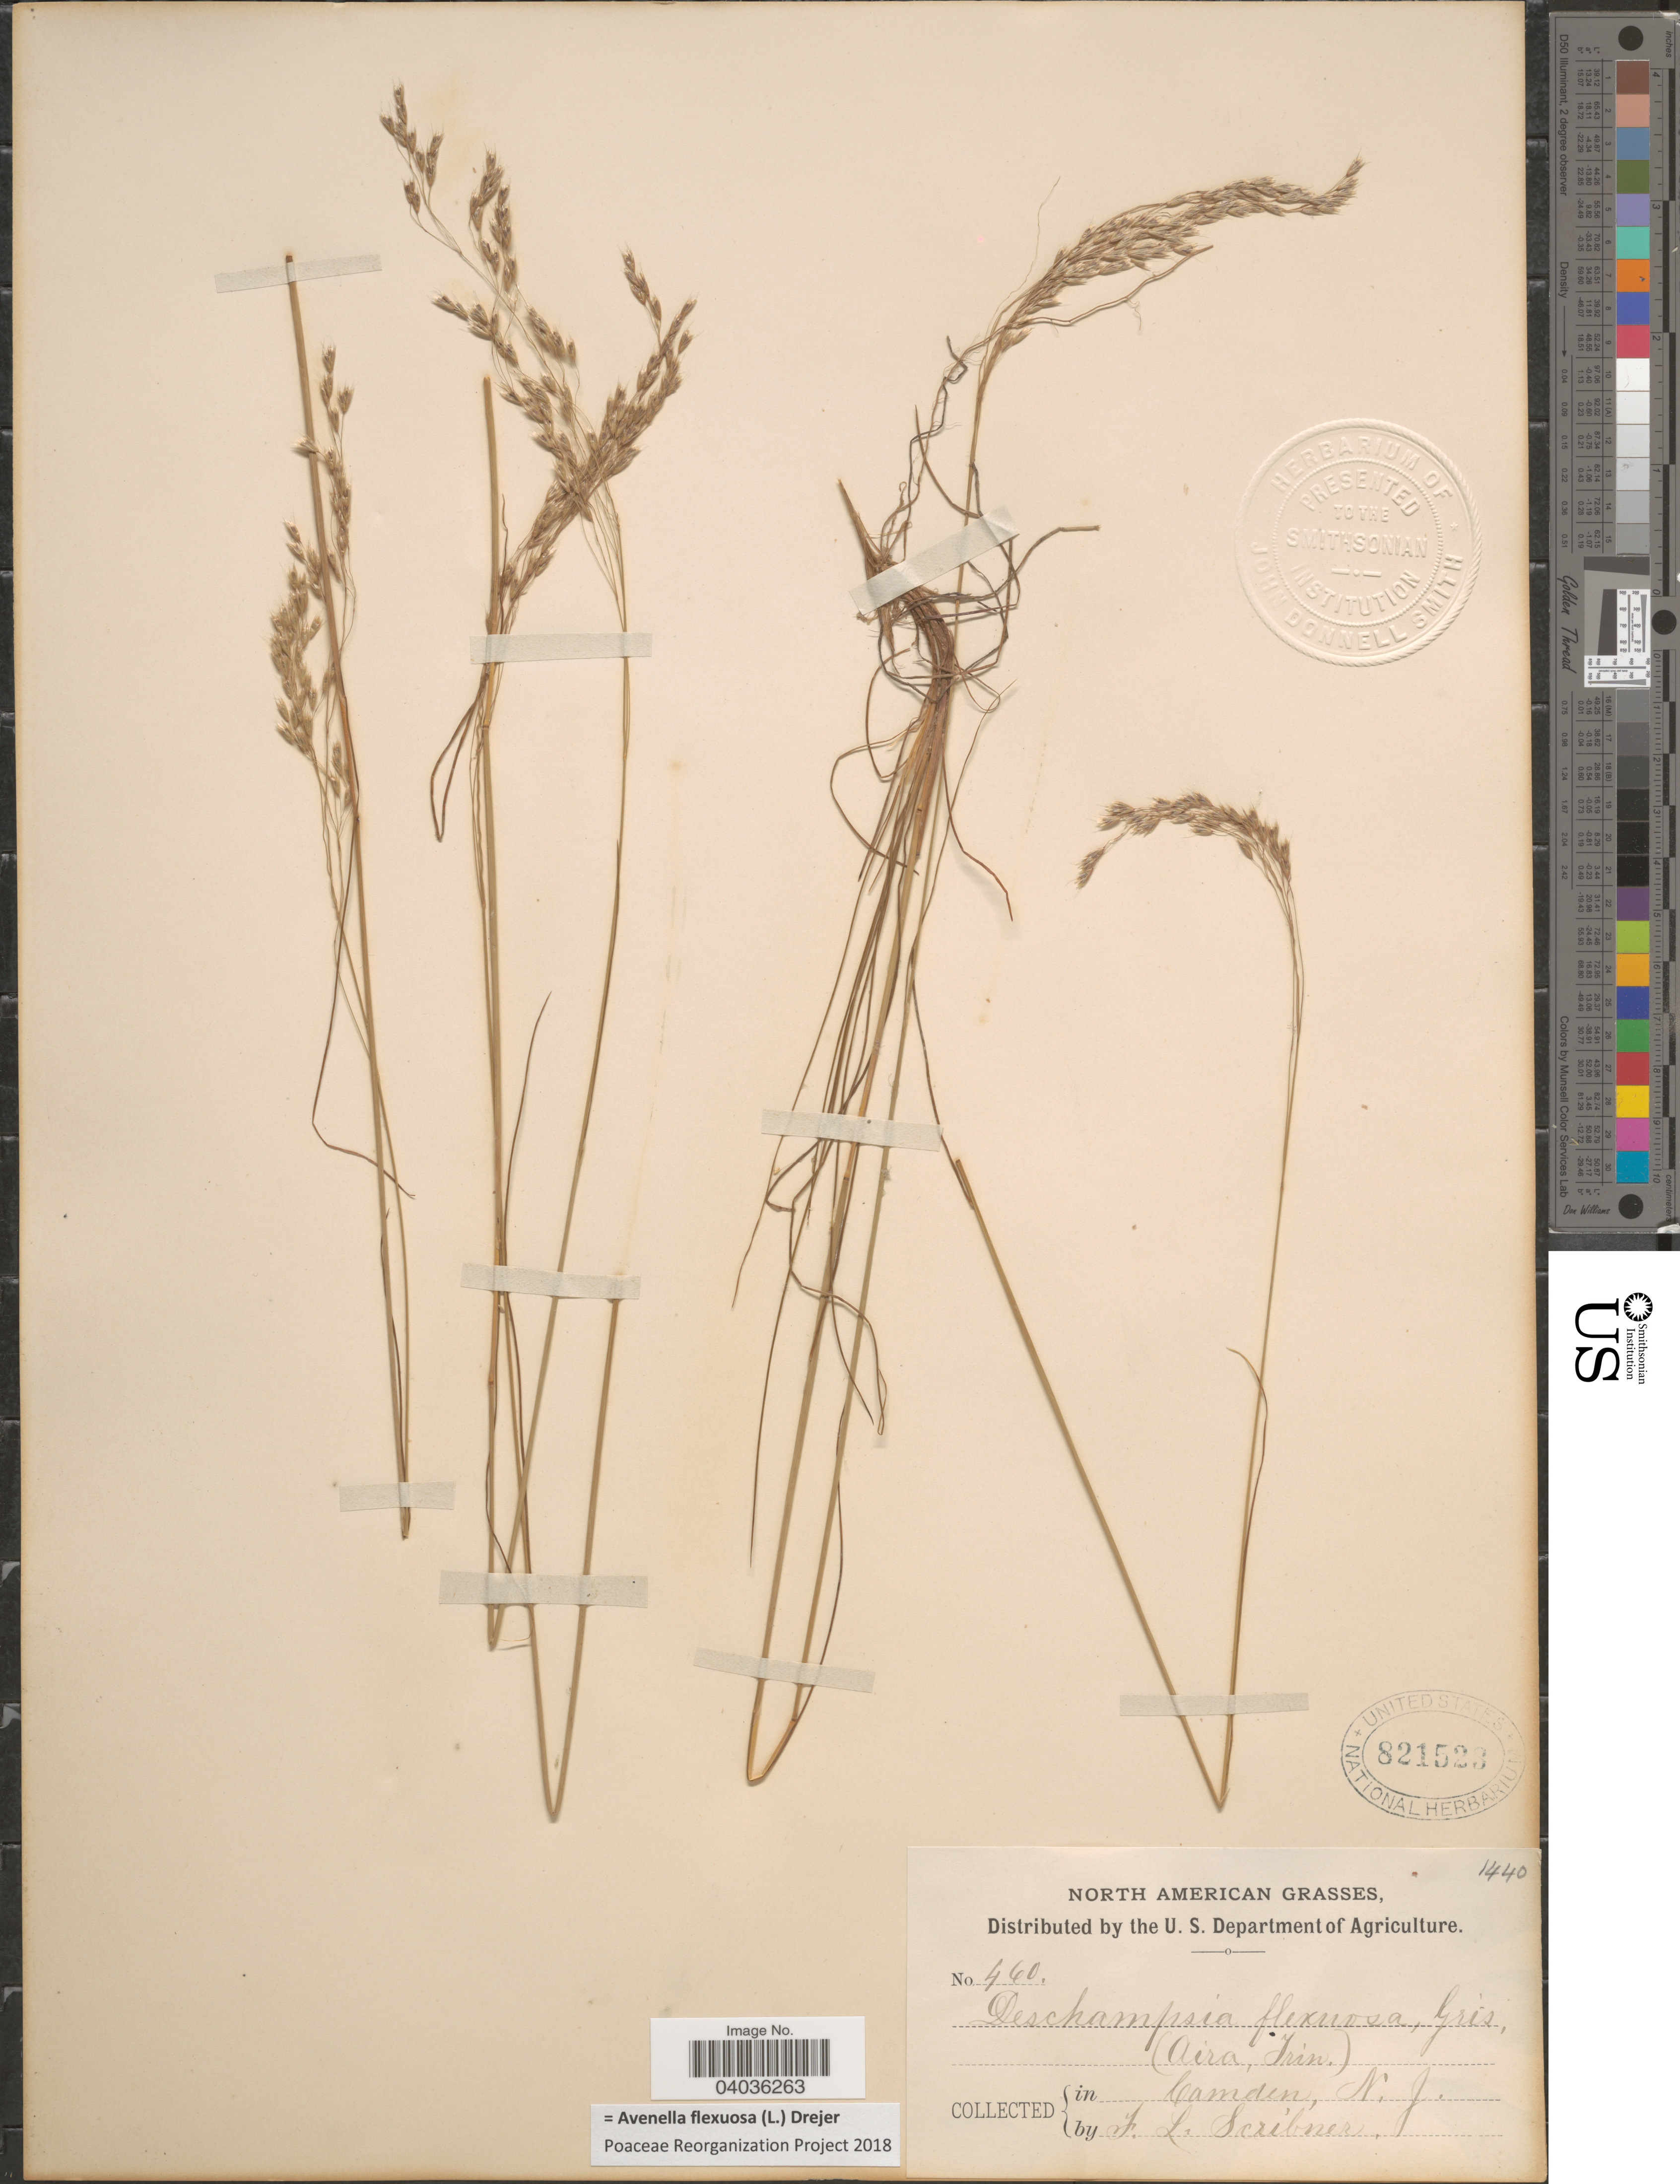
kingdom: Plantae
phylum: Tracheophyta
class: Liliopsida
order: Poales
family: Poaceae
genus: Avenella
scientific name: Avenella flexuosa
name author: (L.) Drejer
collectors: F. L. Scribner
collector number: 460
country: United States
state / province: New Jersey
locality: Camden.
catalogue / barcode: US 821523